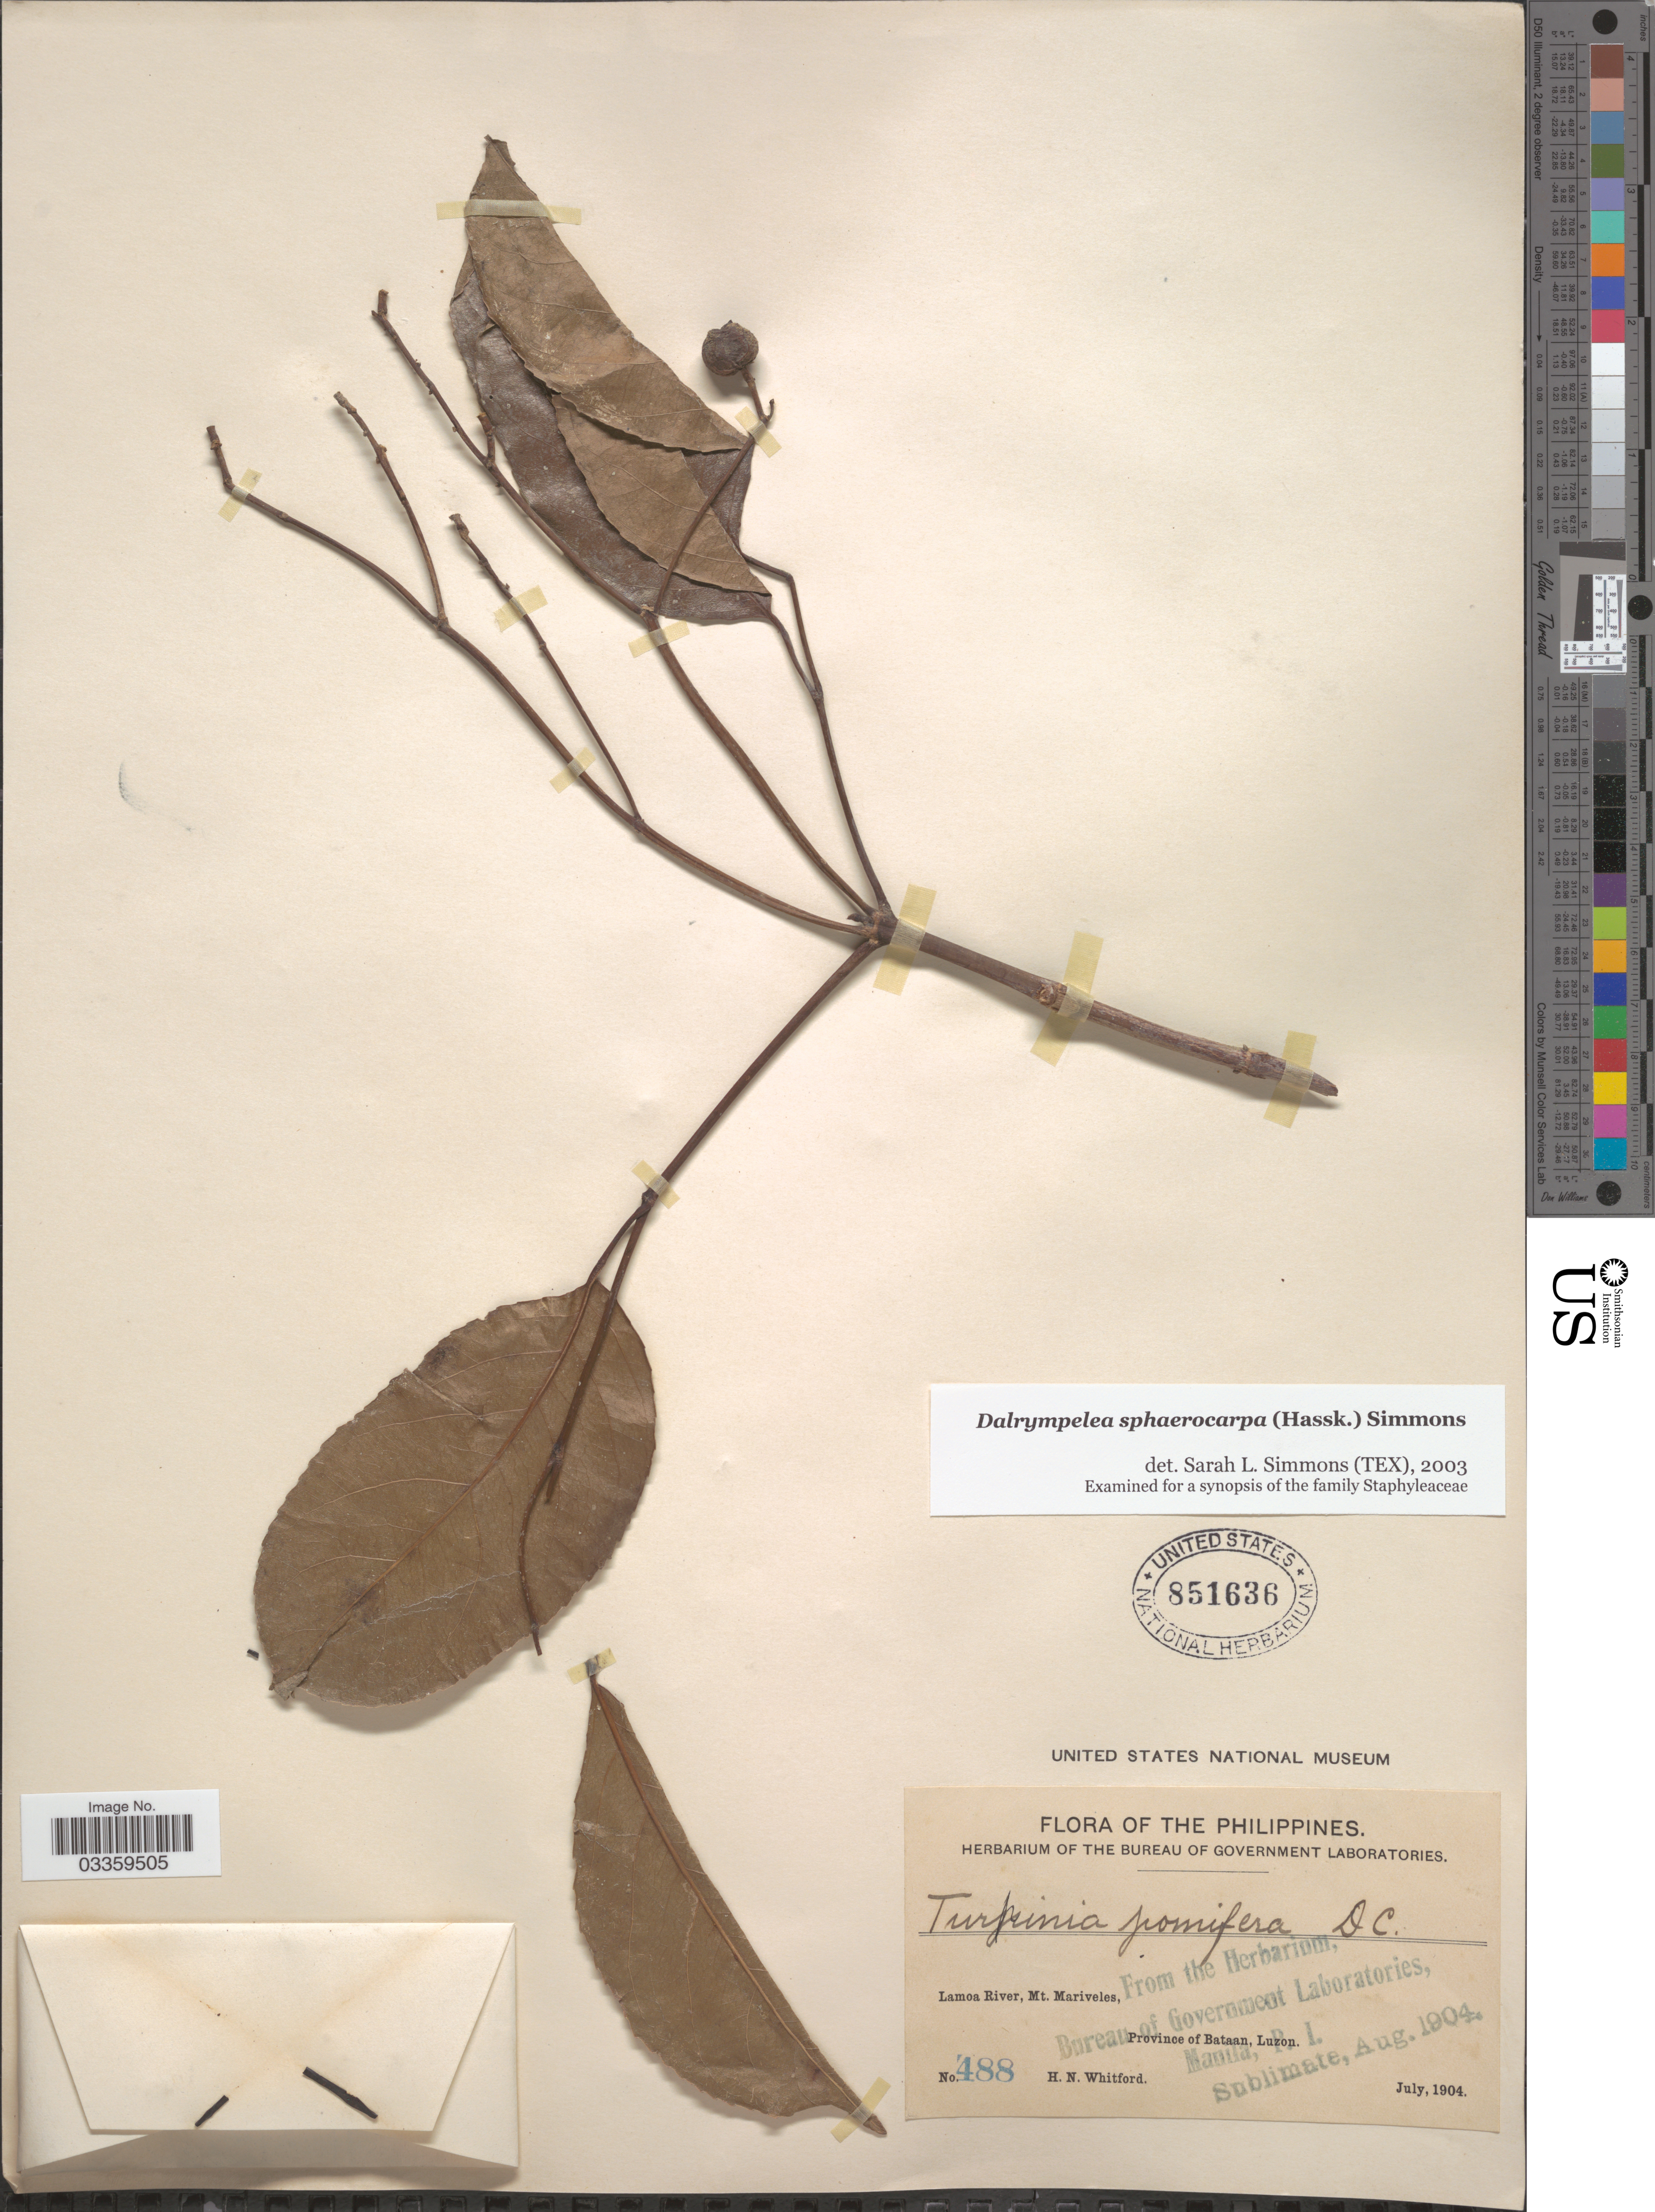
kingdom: Plantae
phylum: Tracheophyta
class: Magnoliopsida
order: Crossosomatales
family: Staphyleaceae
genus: Dalrympelea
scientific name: Dalrympelea sphaerocarpa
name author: (Hassk.) Nor-Ezzaw.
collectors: H. N. Whitford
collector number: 488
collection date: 1904-07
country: Philippines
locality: Lamoa River, Mt Mariveles, Province of Bataan, Luzon.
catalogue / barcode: US 851636